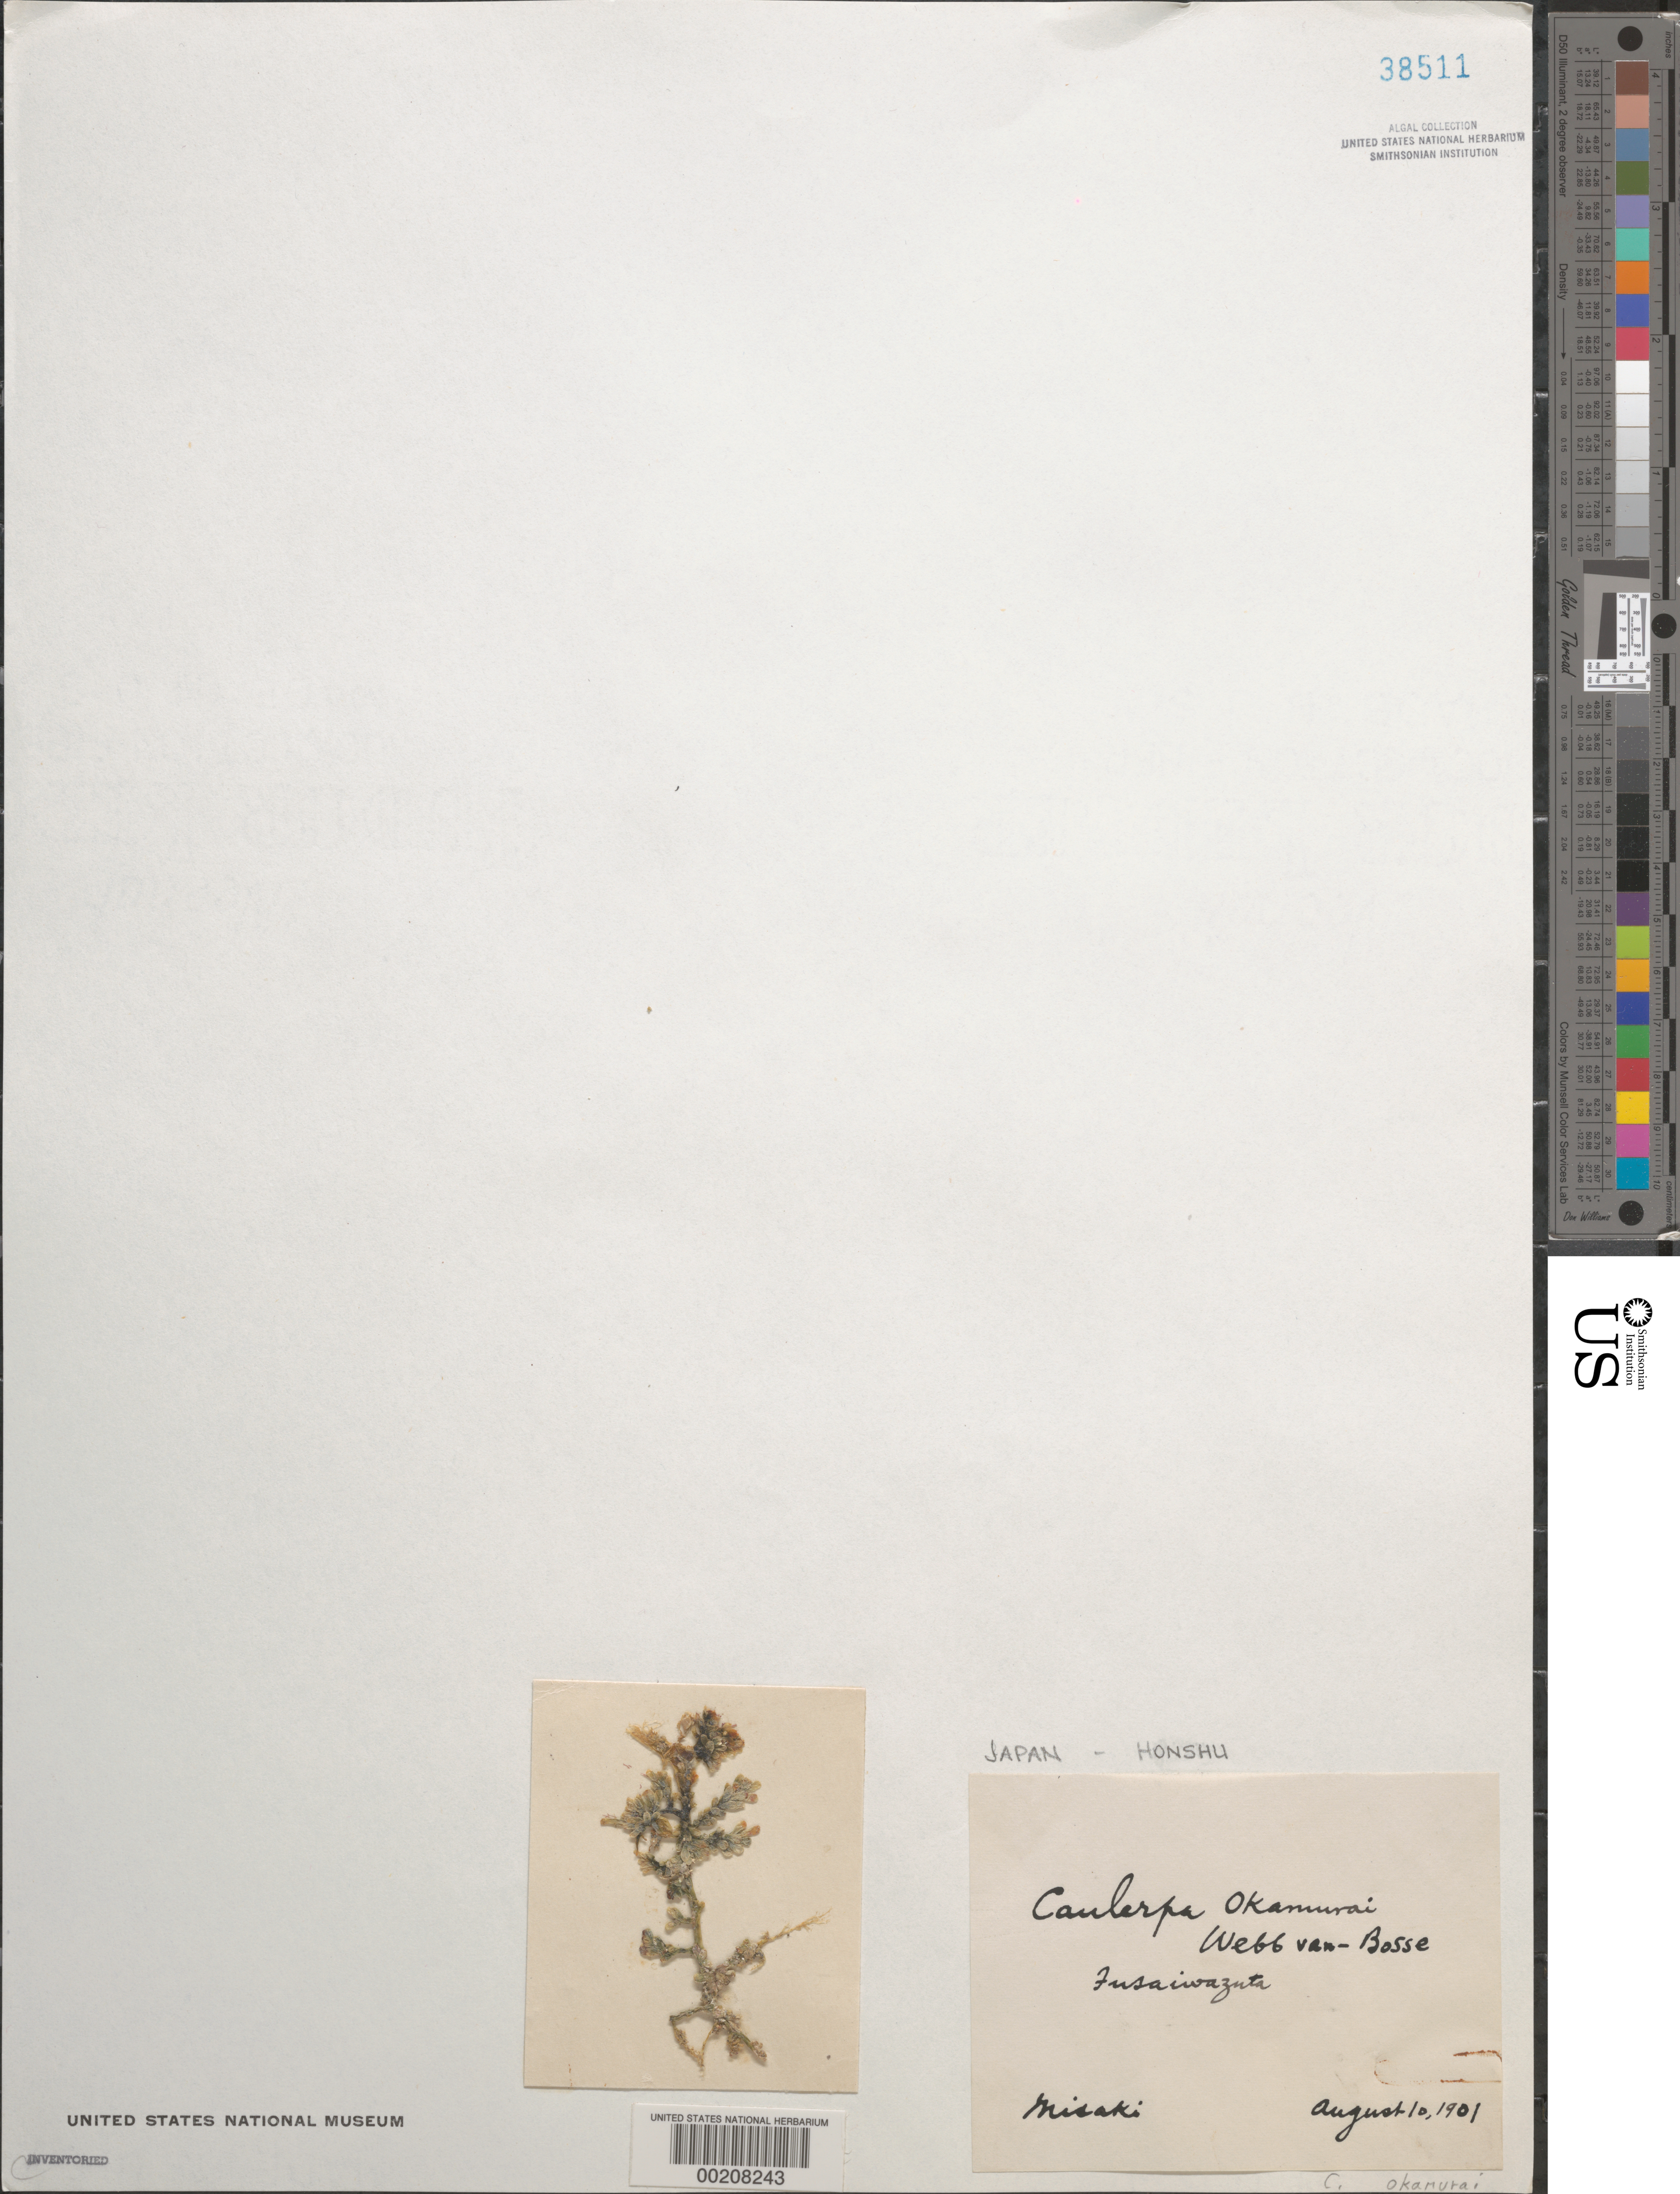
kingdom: Plantae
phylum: Chlorophyta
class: Ulvophyceae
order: Bryopsidales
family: Caulerpaceae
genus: Caulerpa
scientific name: Caulerpa okamurae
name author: Weber Bosse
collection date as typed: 10 Aug 1901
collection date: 1901-08-10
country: Japan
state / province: Kanagawa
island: Honshu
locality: Misaki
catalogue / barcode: US 38511